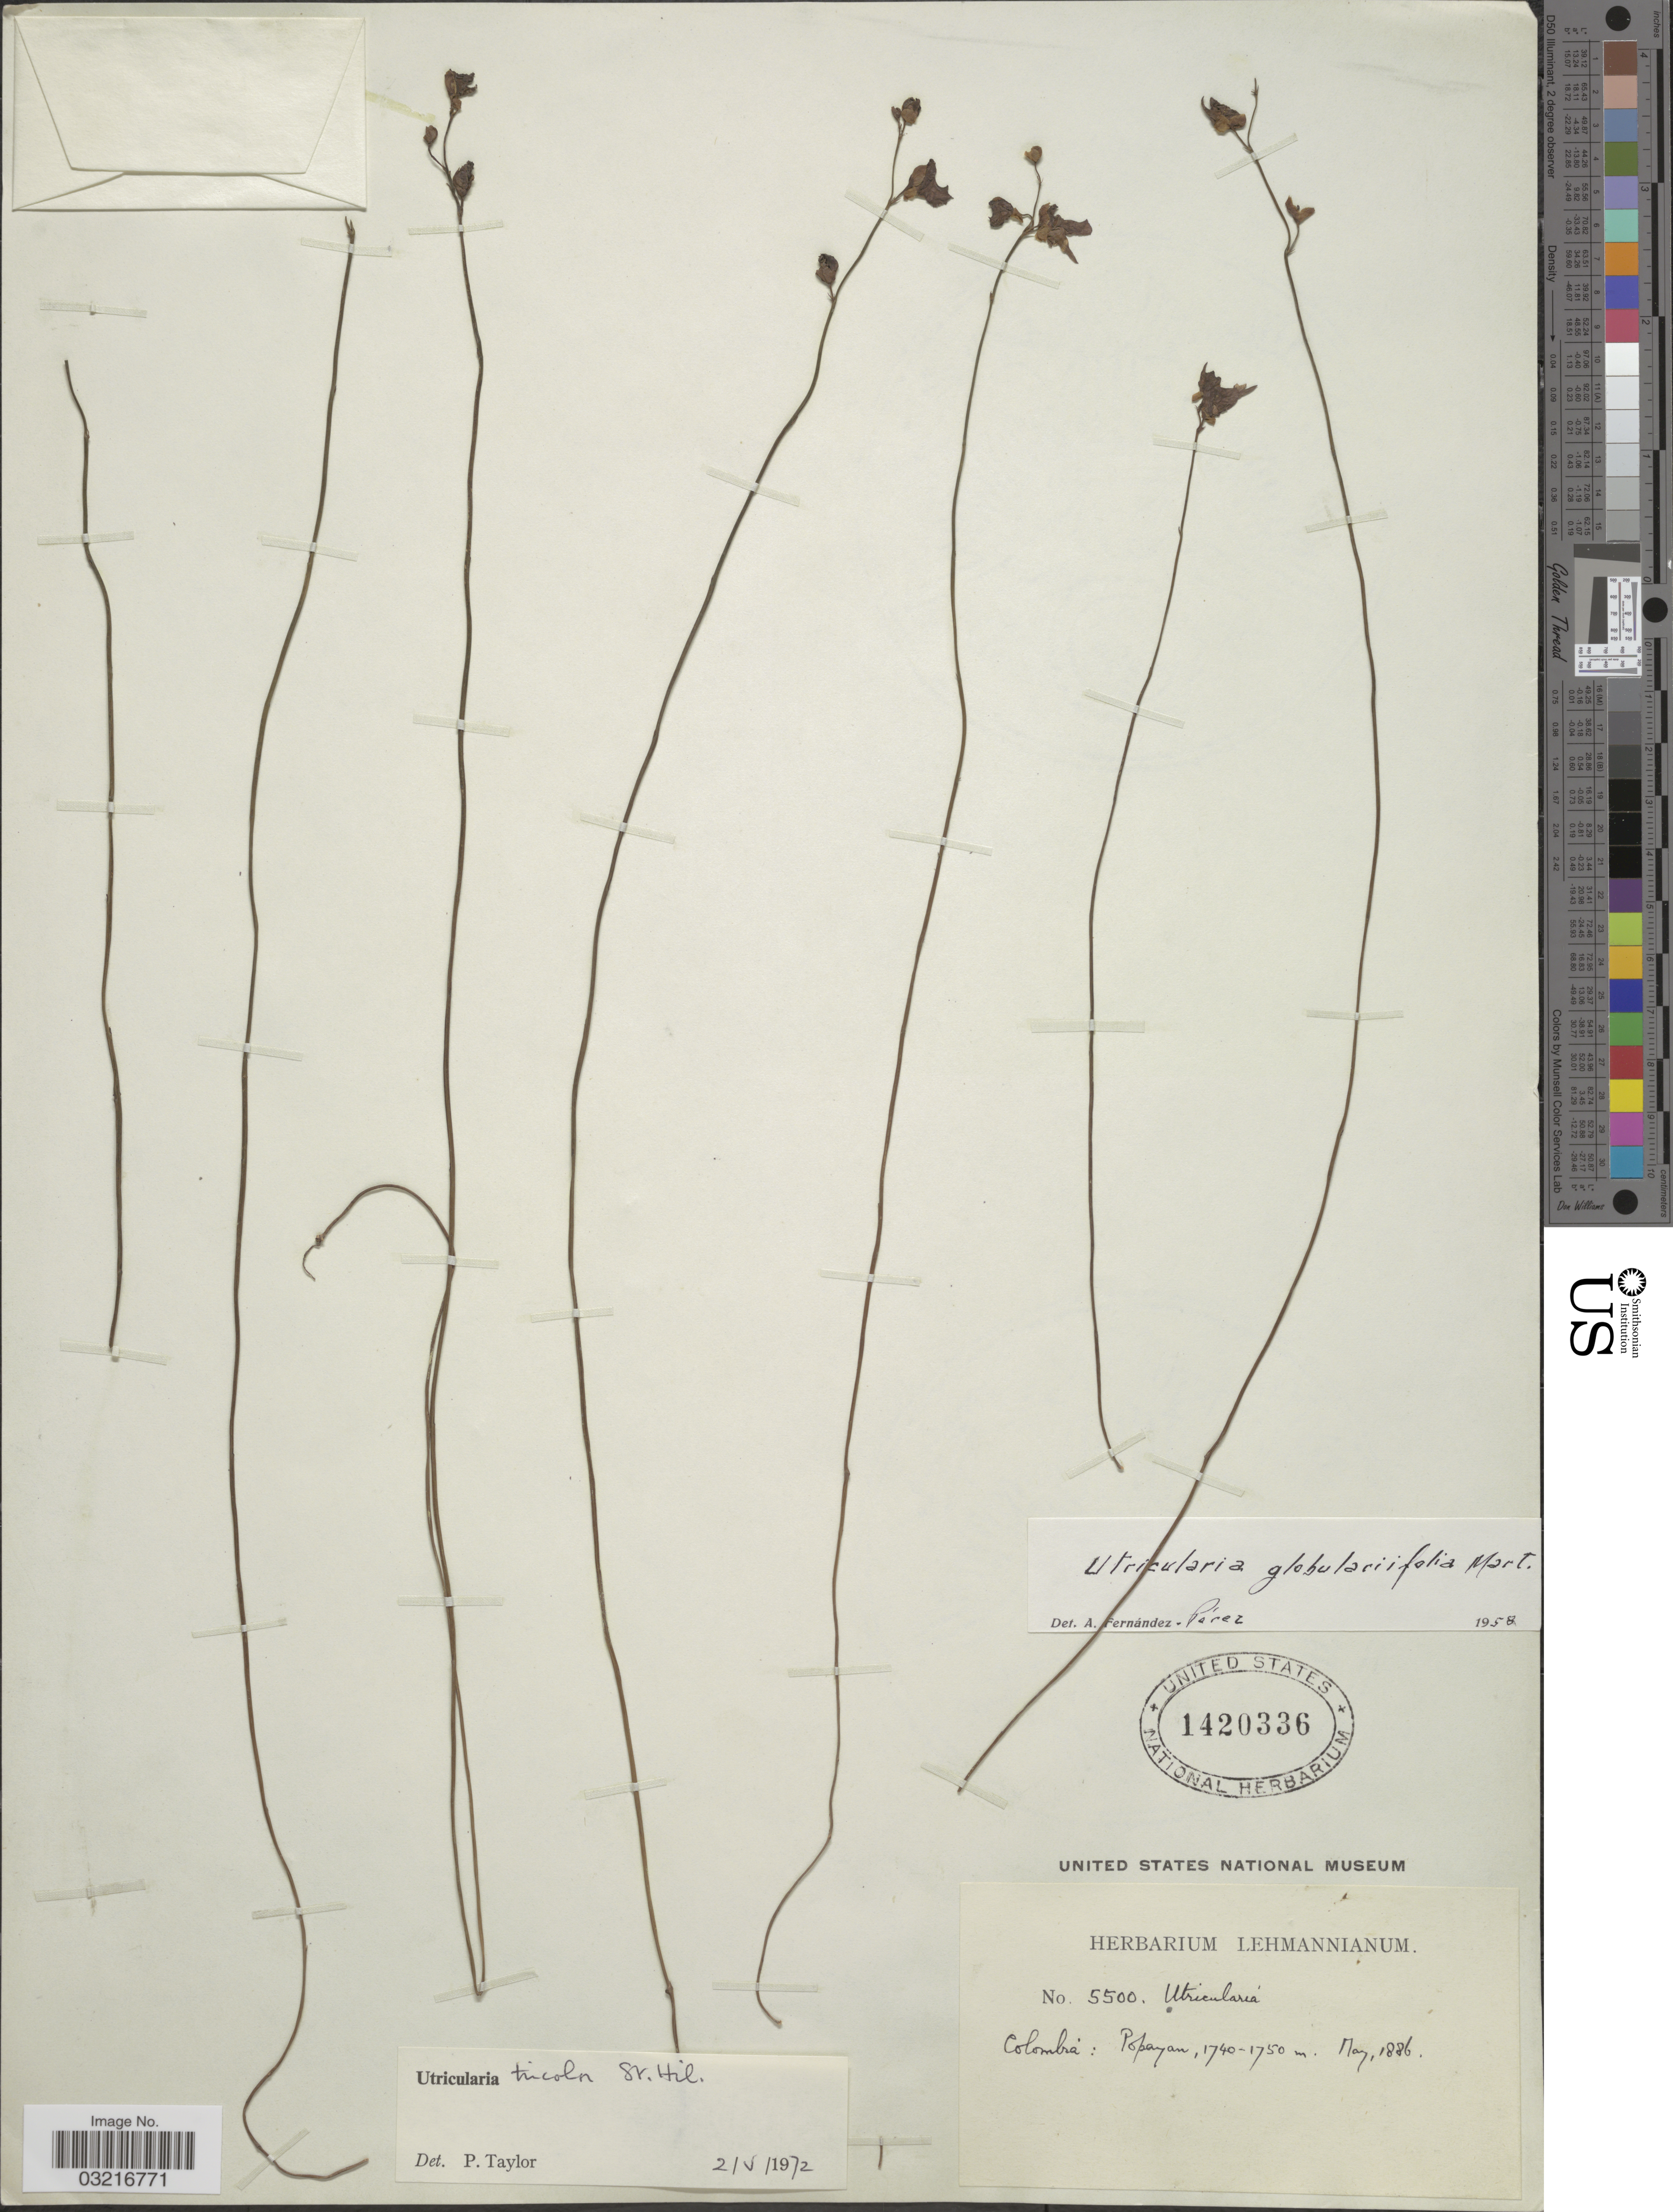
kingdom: Plantae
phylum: Tracheophyta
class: Magnoliopsida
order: Lamiales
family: Lentibulariaceae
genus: Utricularia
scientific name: Utricularia tricolor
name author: A. St.-Hil.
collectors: ex herb. Lehmannianum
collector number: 5500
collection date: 1886-05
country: Colombia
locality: Popayan.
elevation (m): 1740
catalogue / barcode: US 1420336